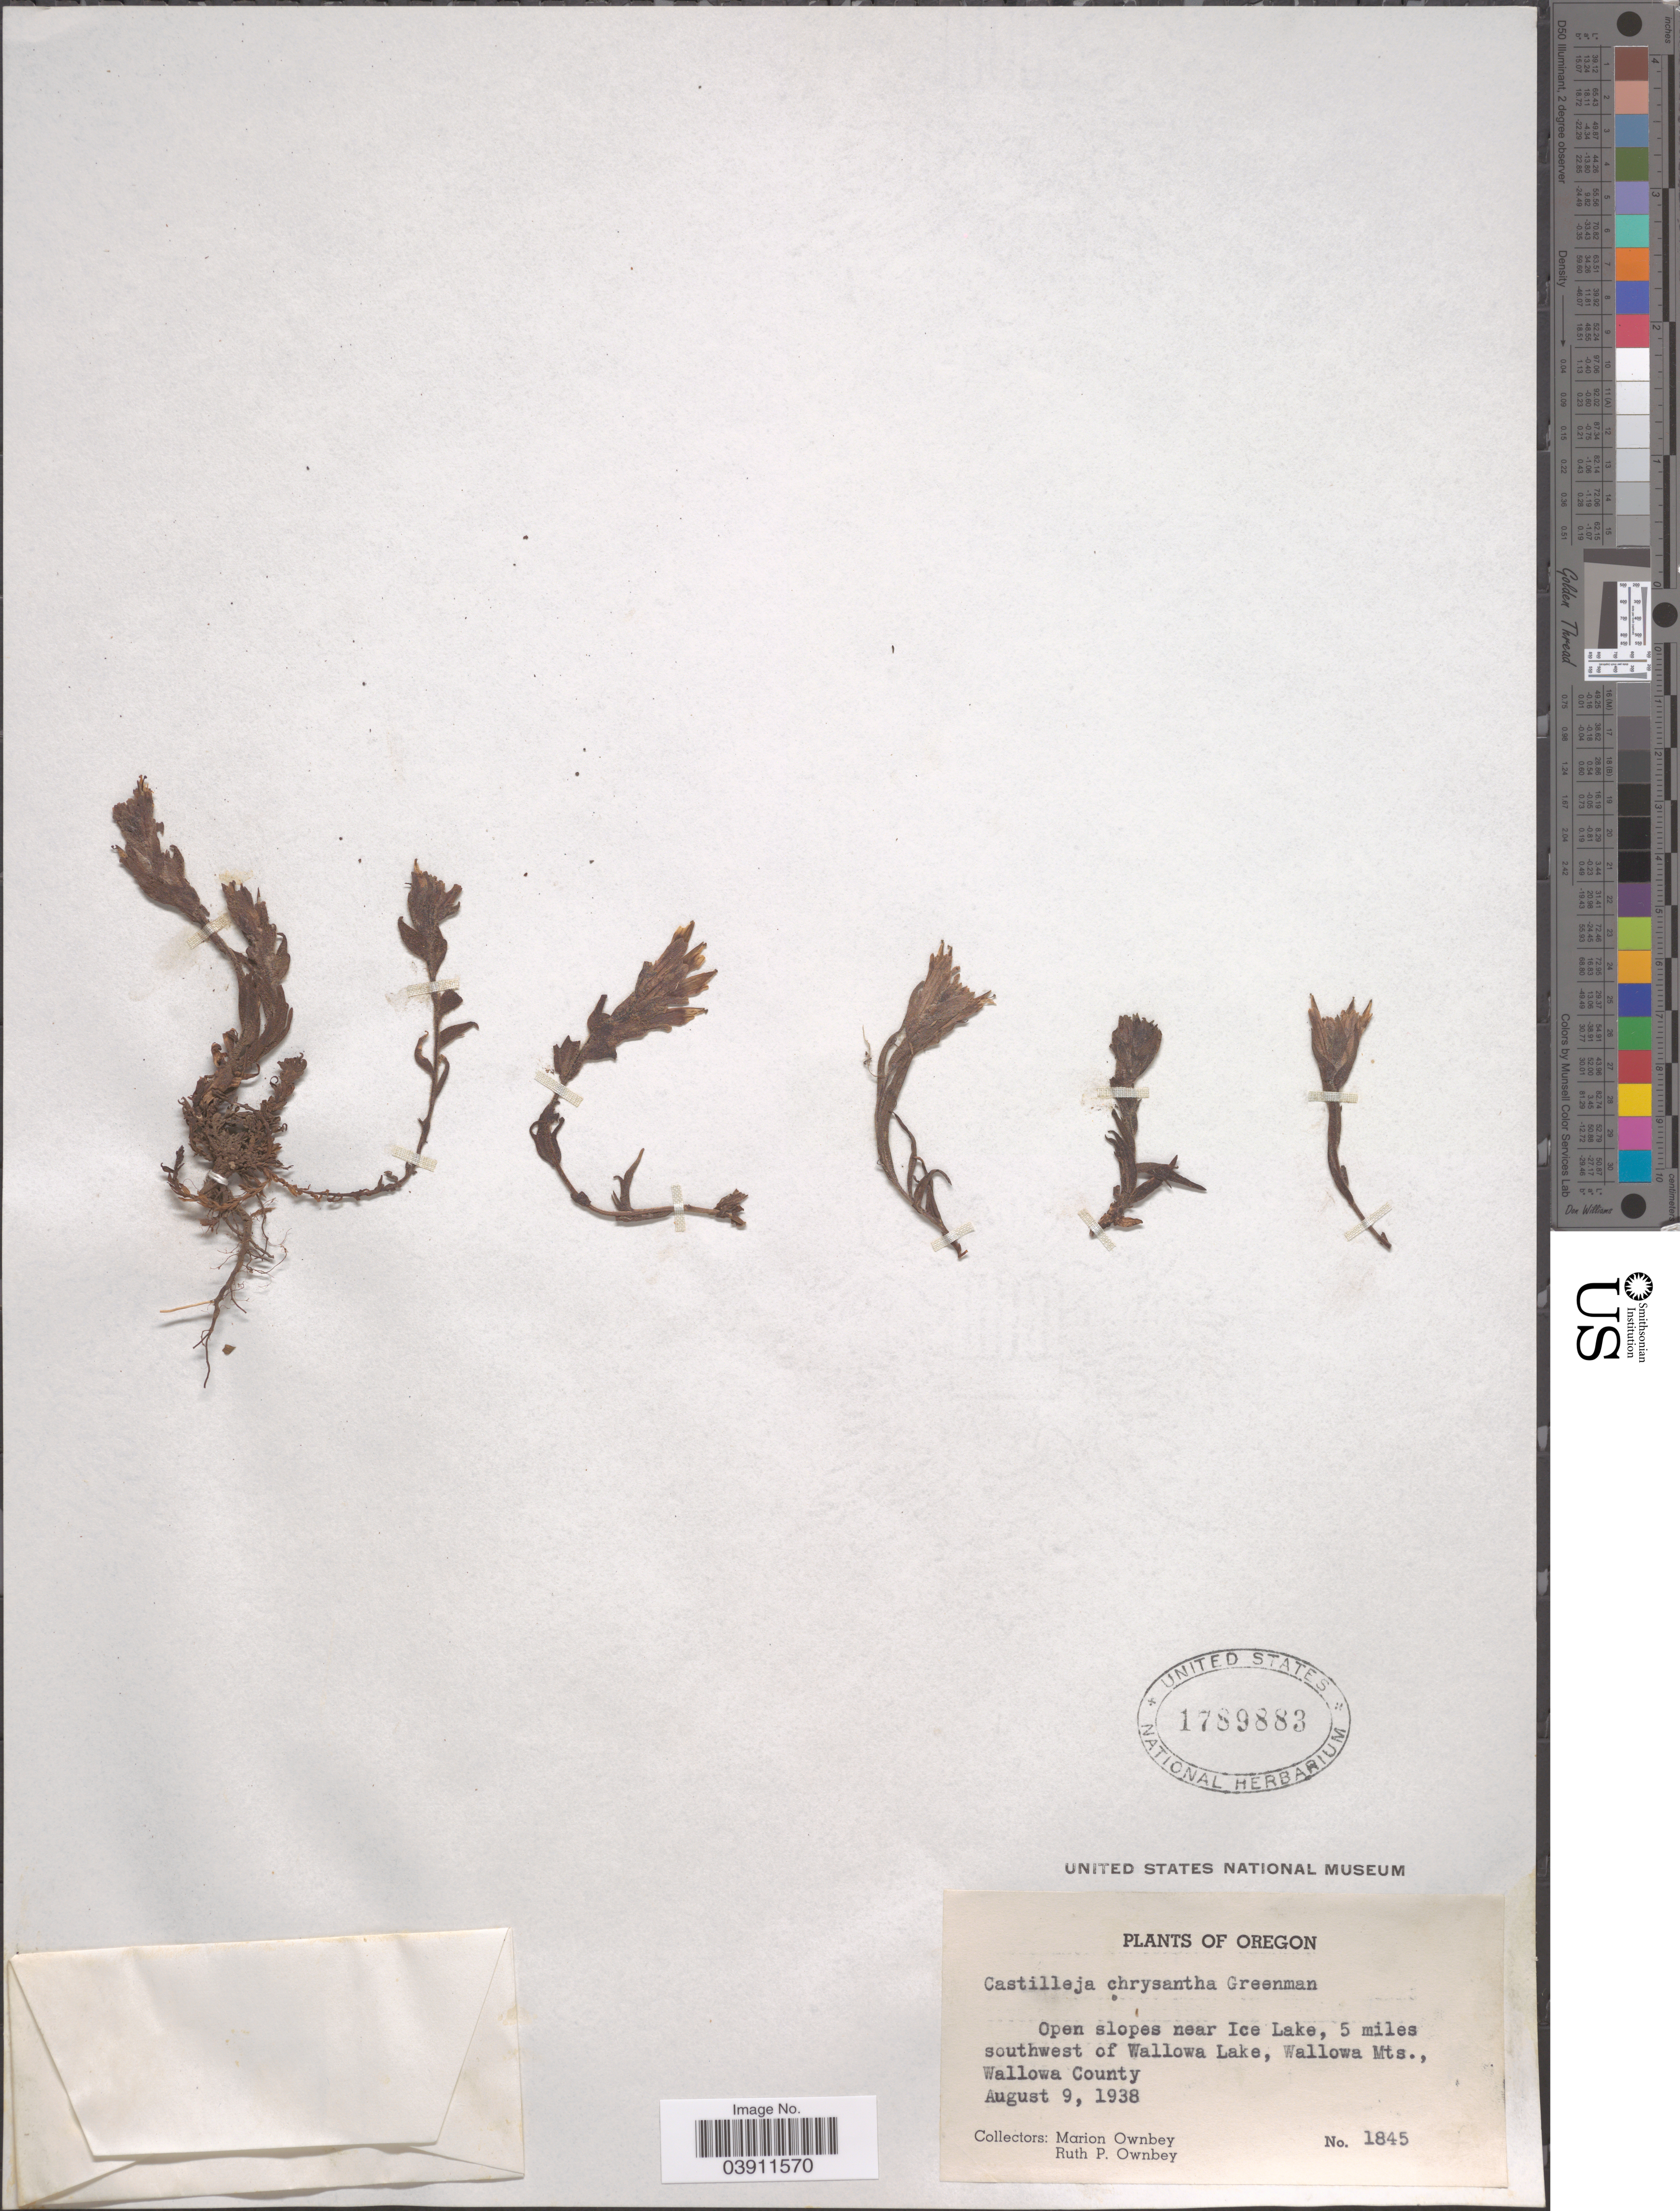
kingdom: Plantae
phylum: Tracheophyta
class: Magnoliopsida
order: Lamiales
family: Orobanchaceae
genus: Castilleja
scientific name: Castilleja chrysantha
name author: Greenm.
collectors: M. Ownbey & R. Ownbey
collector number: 1845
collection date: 1938-08-09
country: United States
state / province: Oregon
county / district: Wallowa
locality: Open slopes near Ice Lake, 5 miles southwest of Wallowa Lake, Wallowa Mts., Wallowa County.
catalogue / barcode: US 1789883